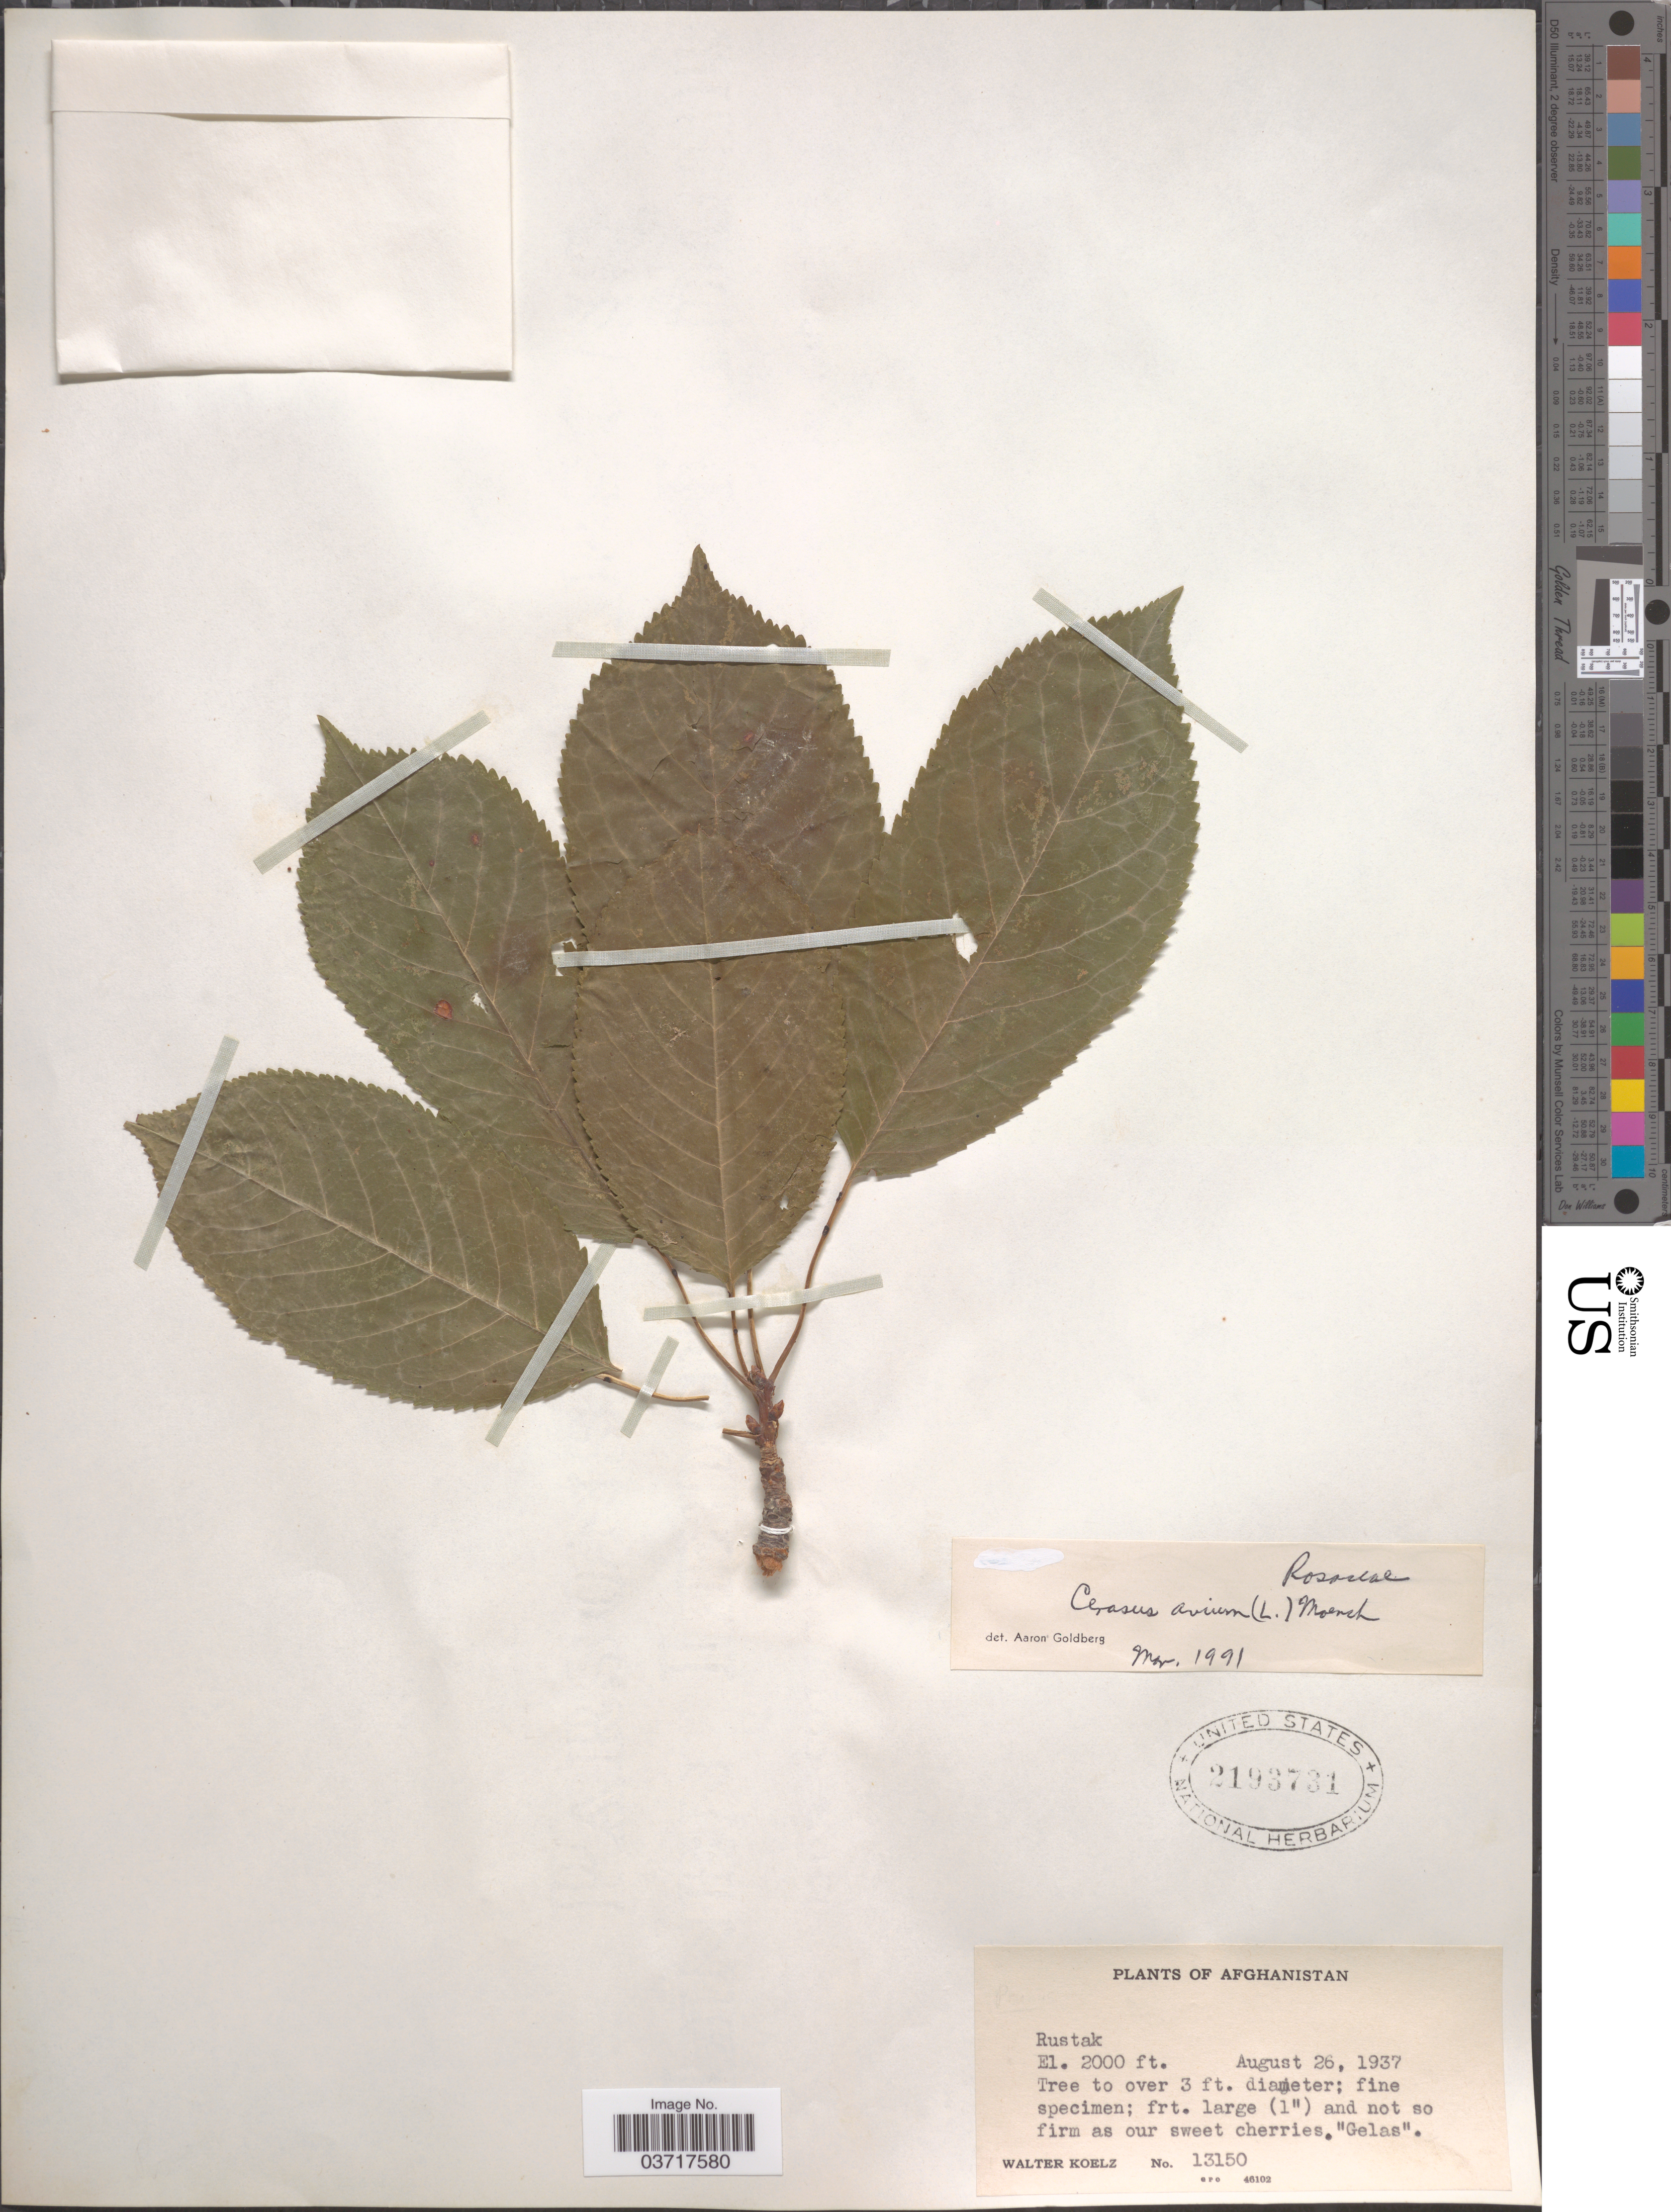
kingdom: Plantae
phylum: Tracheophyta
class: Magnoliopsida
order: Rosales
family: Rosaceae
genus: Prunus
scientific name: Prunus avium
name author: L.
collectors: W. N. Koelz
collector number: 13150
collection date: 1937-08-26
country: Afghanistan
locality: Rustak.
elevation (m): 610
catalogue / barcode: US 2193731